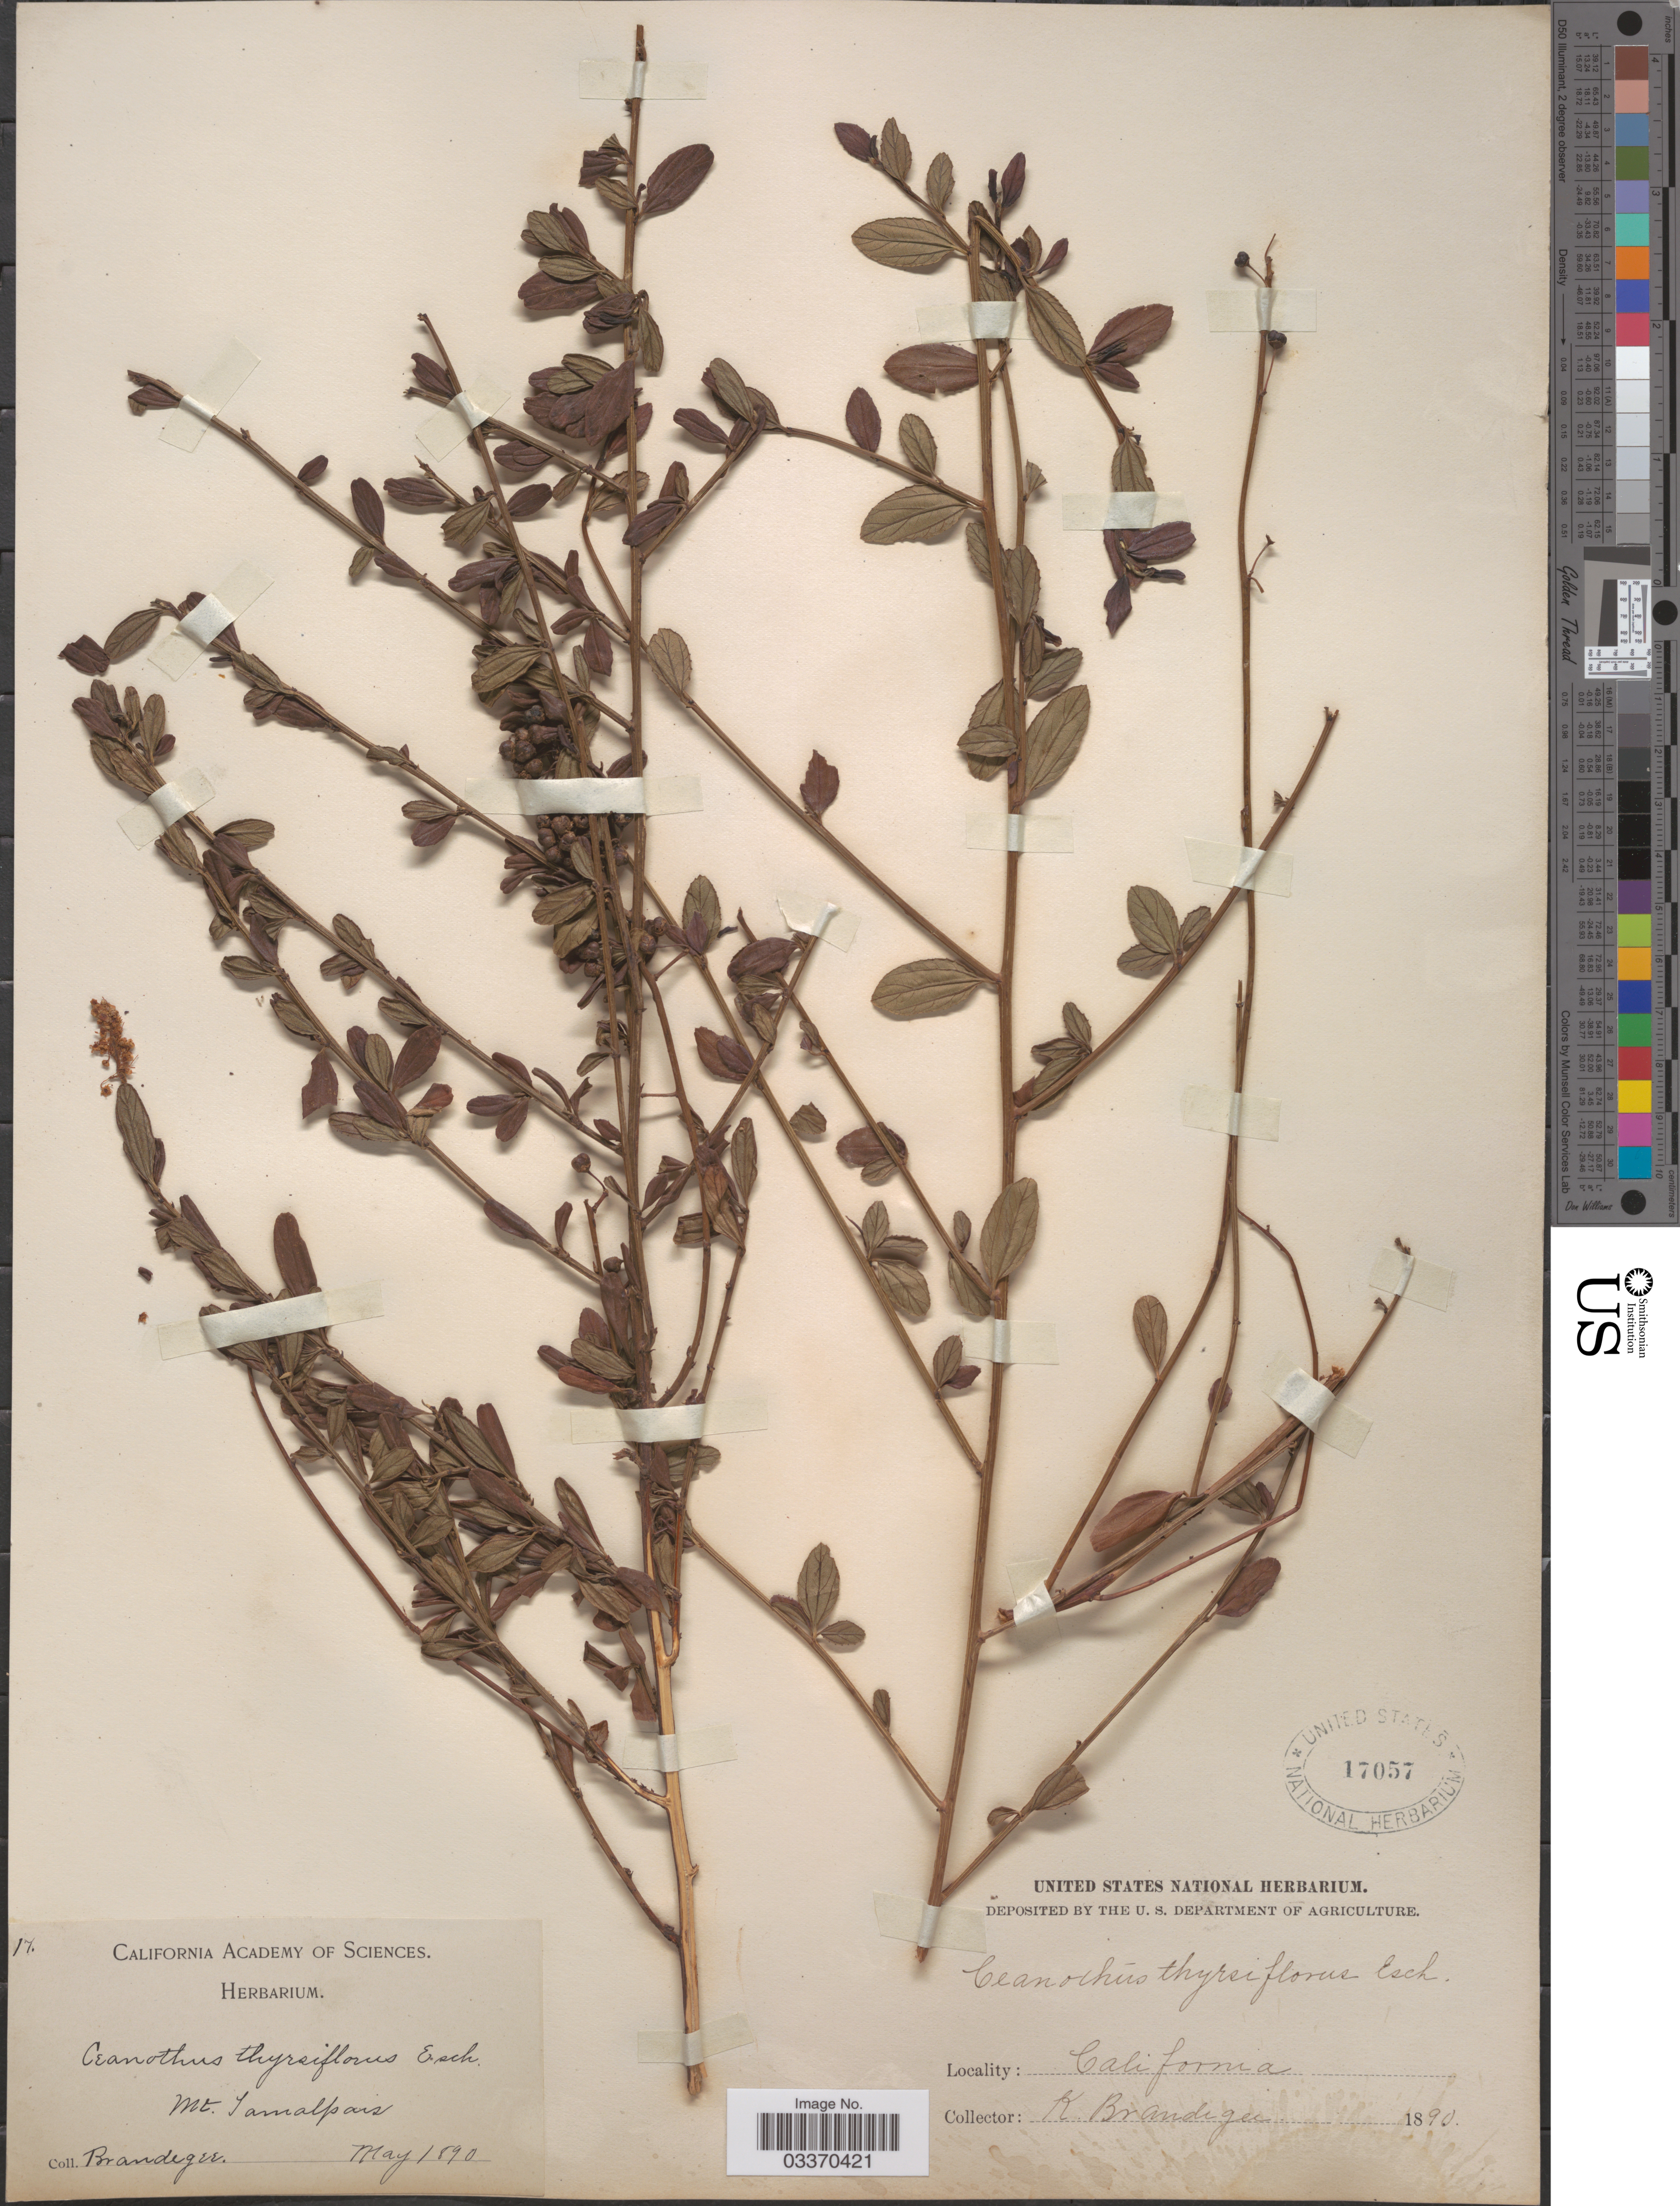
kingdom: Plantae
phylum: Tracheophyta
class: Magnoliopsida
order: Rosales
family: Rhamnaceae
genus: Ceanothus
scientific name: Ceanothus thyrsiflorus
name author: Eschsch.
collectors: K. Brandegee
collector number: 17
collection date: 1890-05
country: United States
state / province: California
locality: Mt. Tamalpais.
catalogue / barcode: US 17057